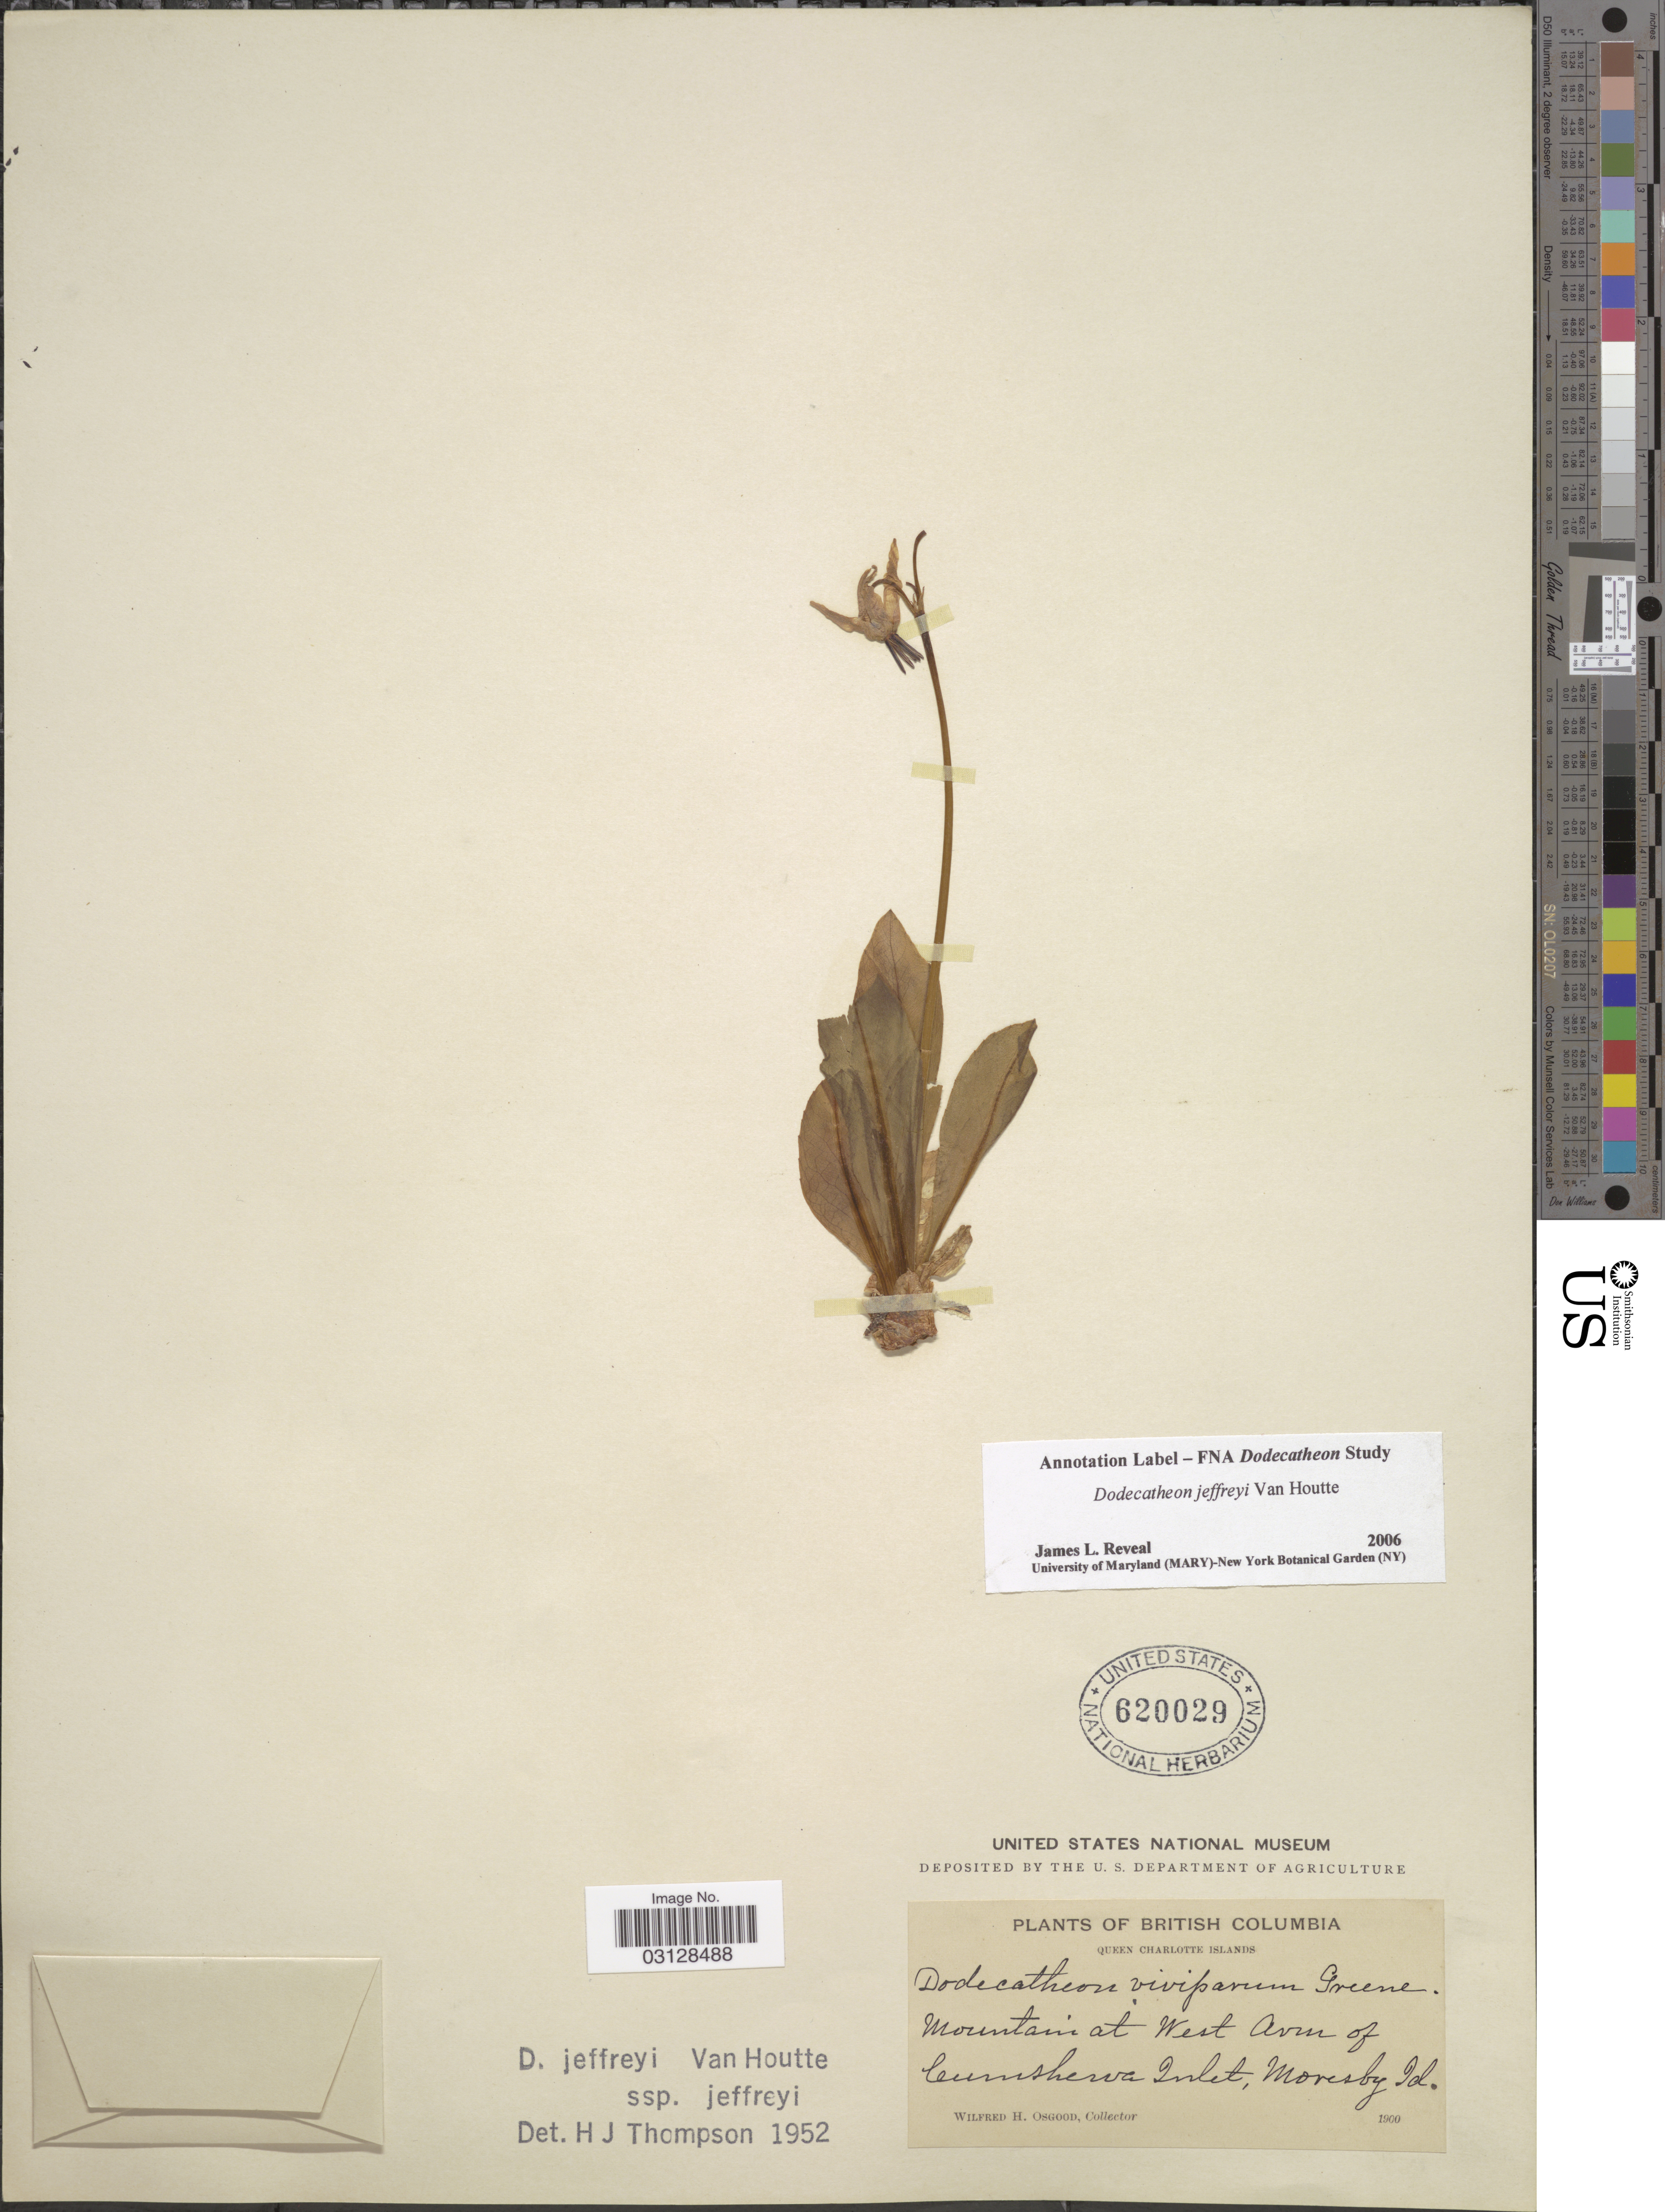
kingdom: Plantae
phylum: Tracheophyta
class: Magnoliopsida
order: Ericales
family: Primulaceae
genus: Dodecatheon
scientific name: Dodecatheon jeffreyi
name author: Van Houtte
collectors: W. Osgood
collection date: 1900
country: Canada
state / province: British Columbia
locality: Queen Charlotte Islands. Mountain at West Arm of Cumshewa Inlet, Moresby Id.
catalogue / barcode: US 620029